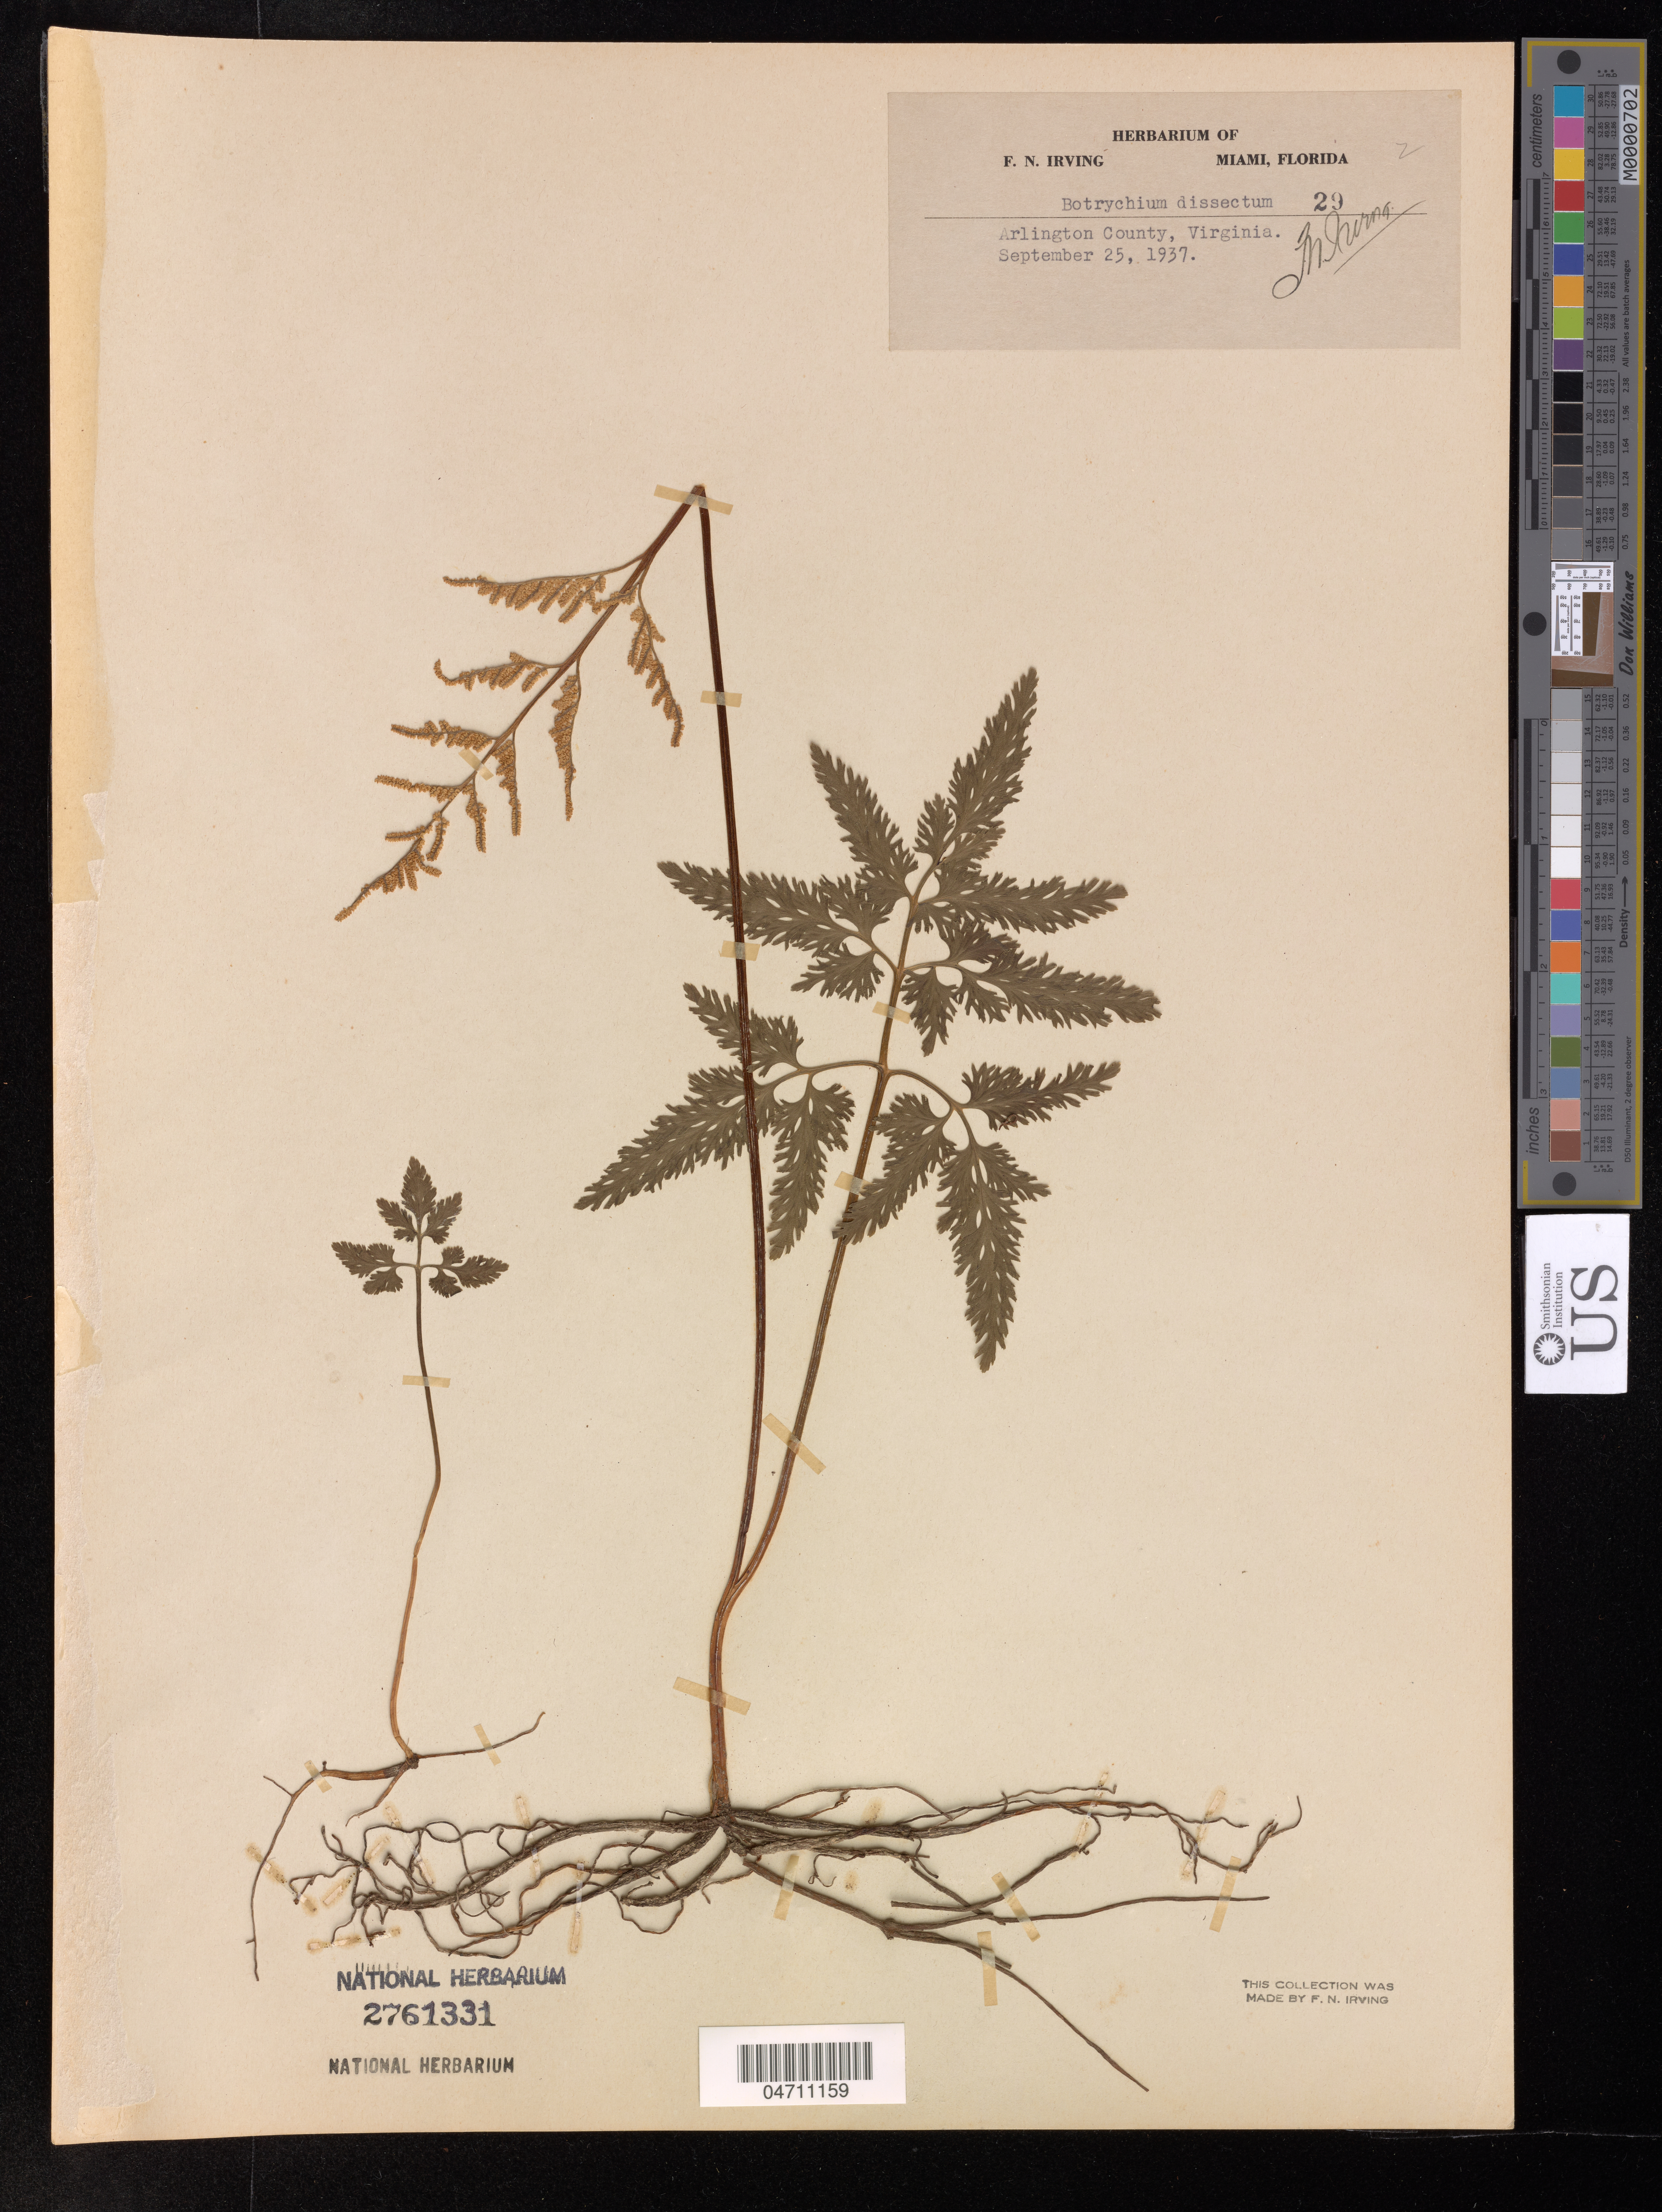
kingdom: Plantae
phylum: Tracheophyta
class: Polypodiopsida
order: Ophioglossales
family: Ophioglossaceae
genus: Botrychium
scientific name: Botrychium dissectum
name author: Spreng.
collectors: F. Irving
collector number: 29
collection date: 1937-09-25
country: United States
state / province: Virginia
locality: Arlington County.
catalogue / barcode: US 2761331